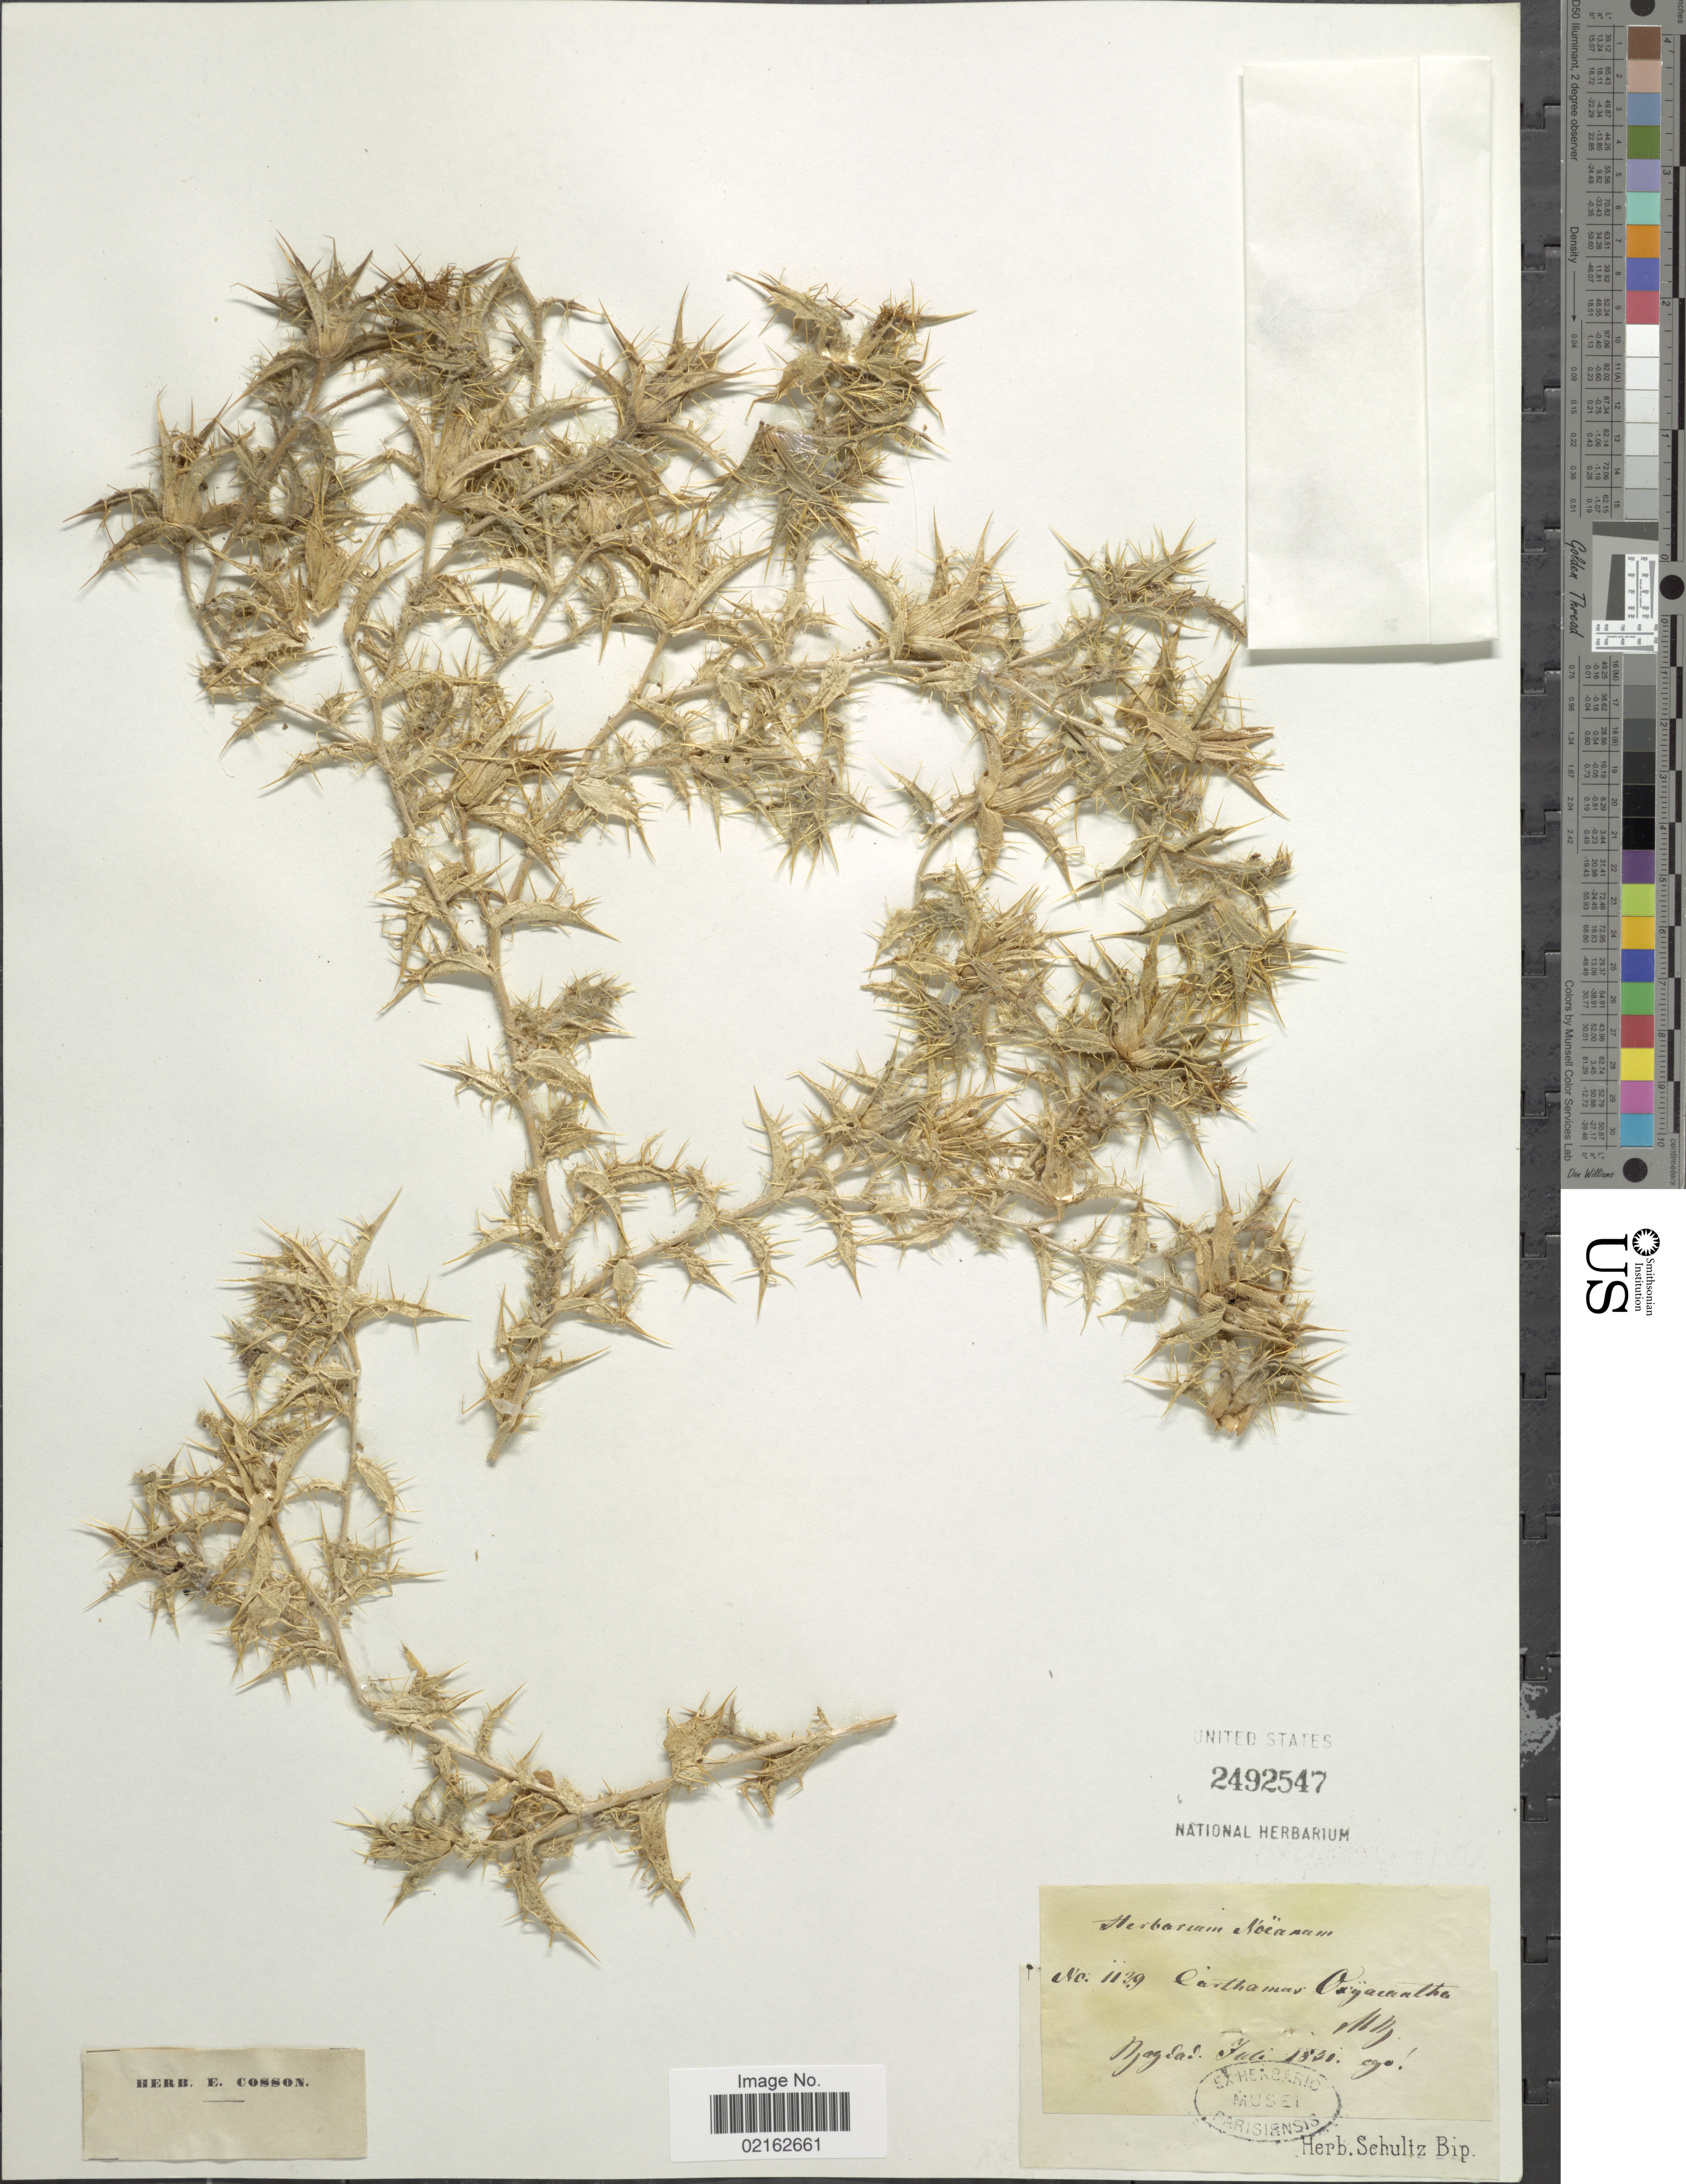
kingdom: Plantae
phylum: Tracheophyta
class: Magnoliopsida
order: Asterales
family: Asteraceae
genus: Carthamus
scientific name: Carthamus oxyacantha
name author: M. Bieb.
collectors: ex Herb. Noeanum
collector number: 1139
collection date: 1930-07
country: Iraq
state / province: Baghdad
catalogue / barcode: US 2492547